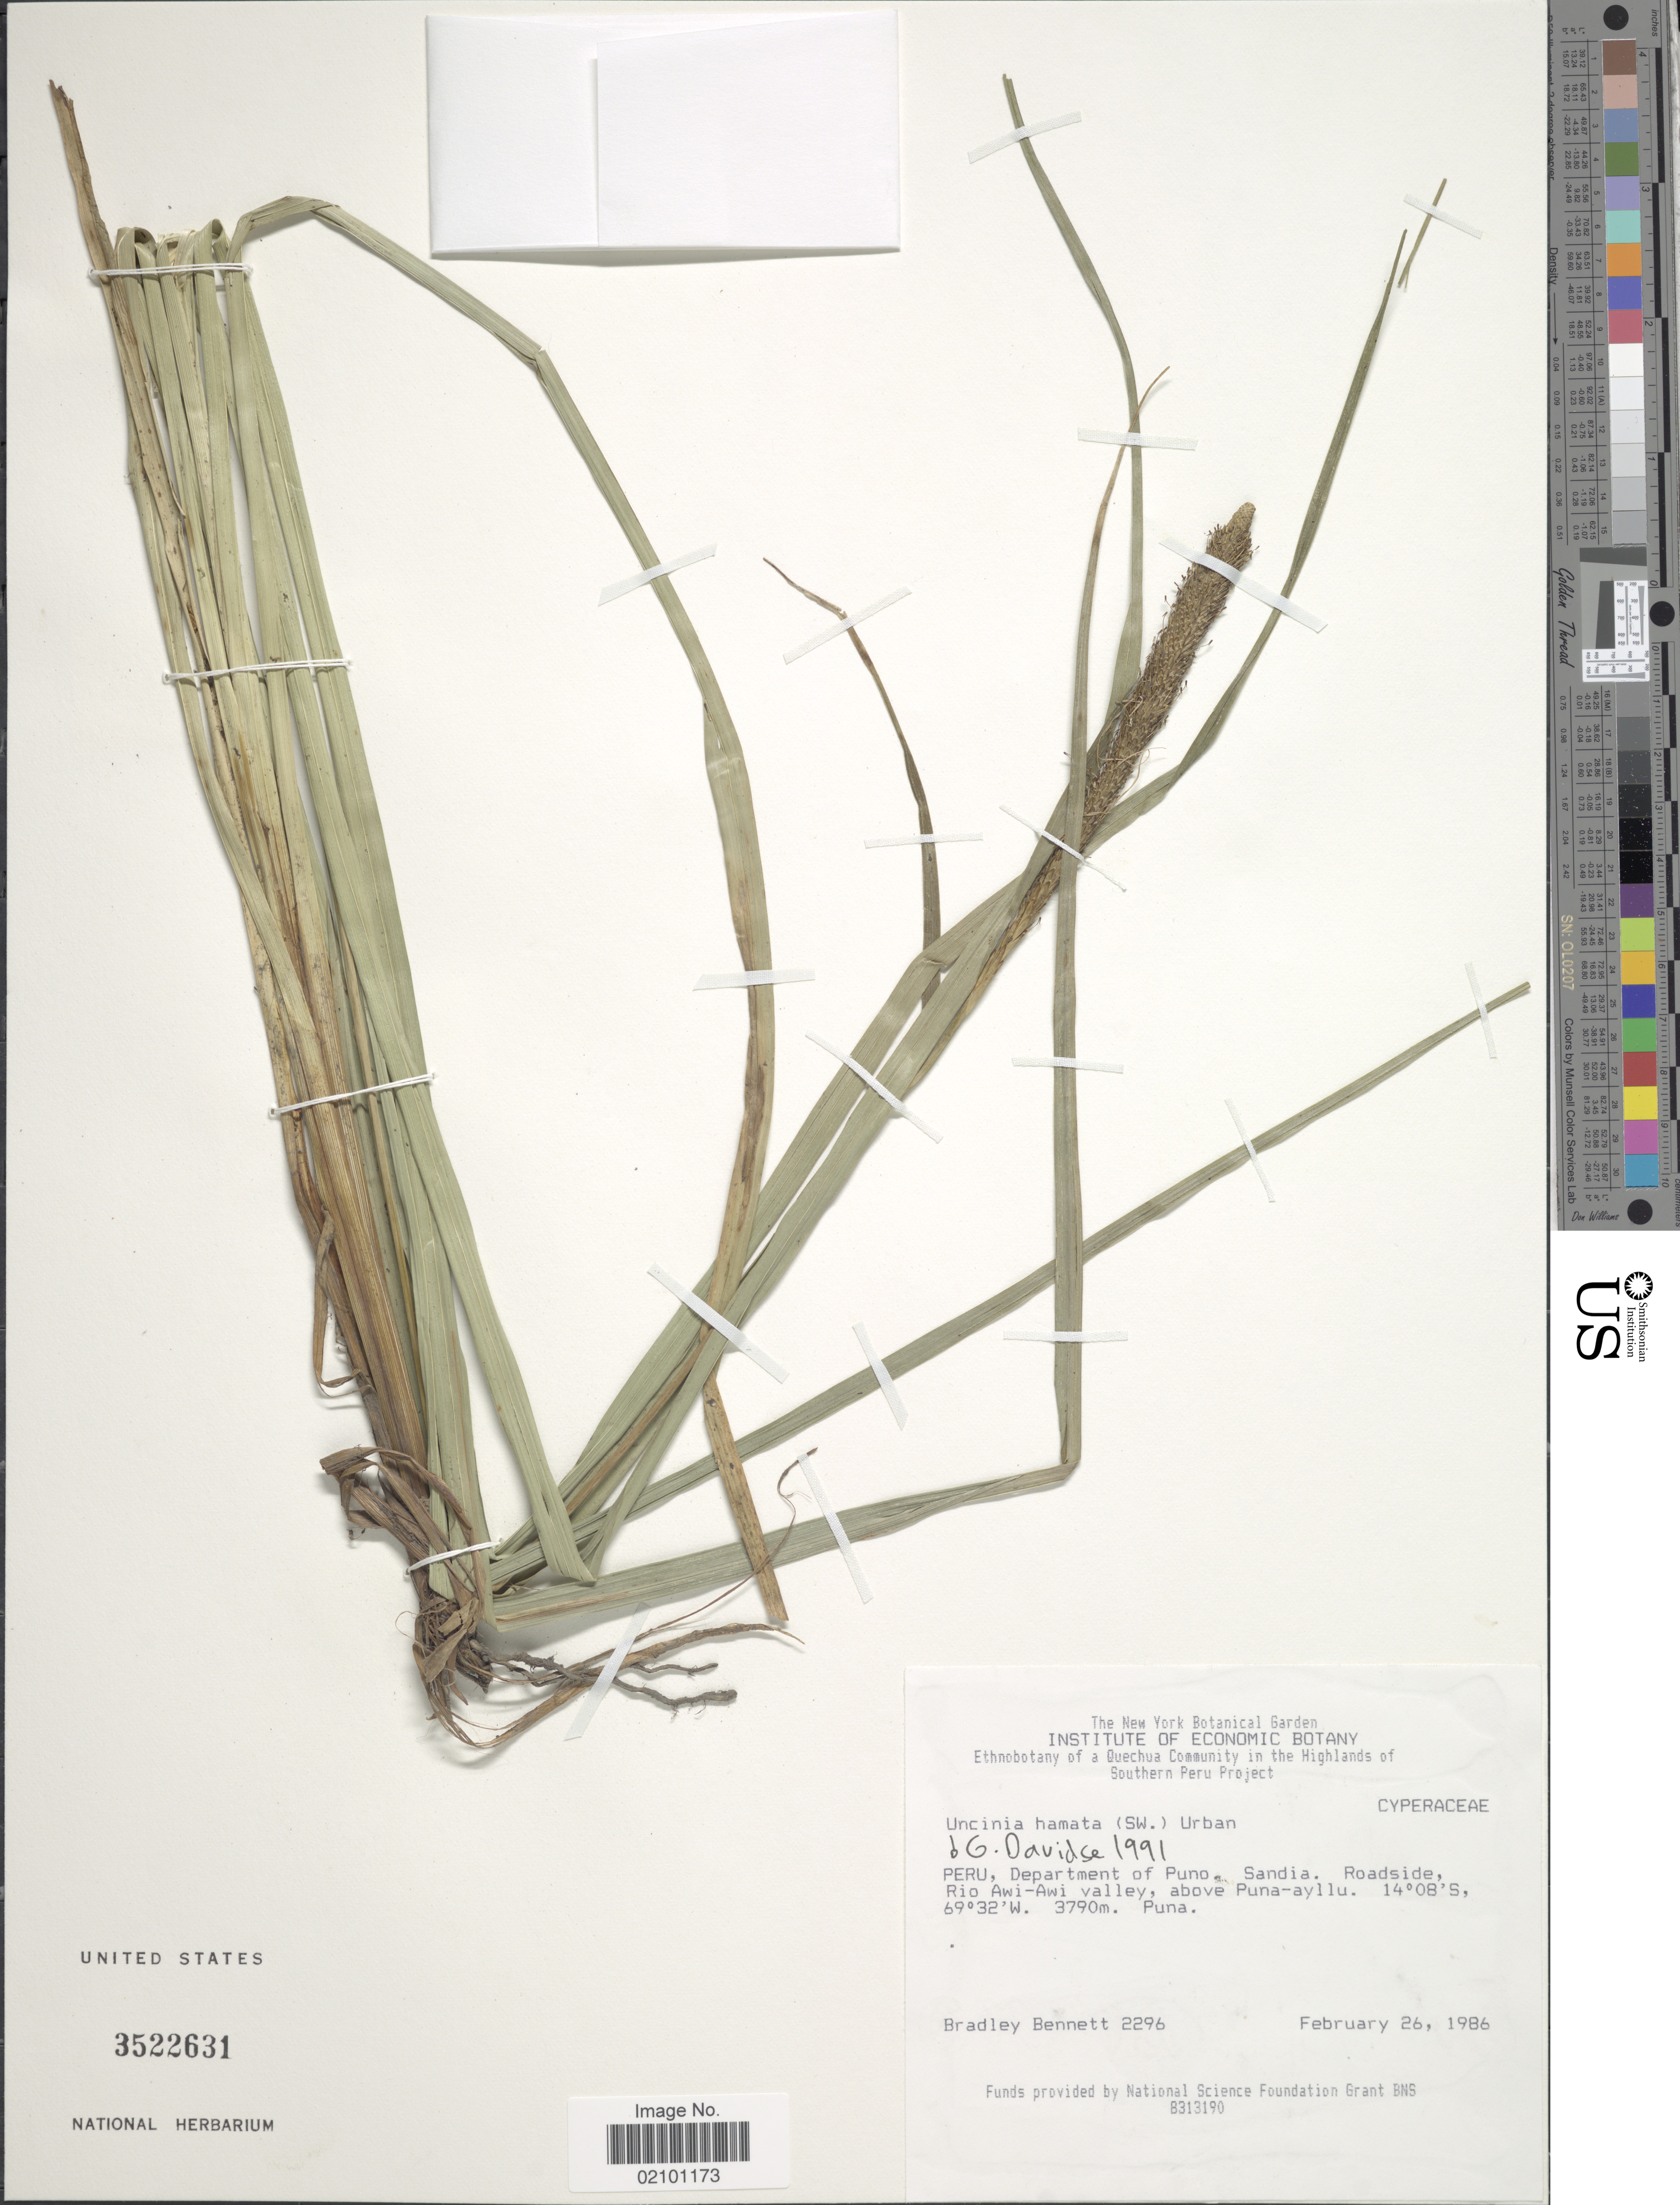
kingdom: Plantae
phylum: Tracheophyta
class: Liliopsida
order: Poales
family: Cyperaceae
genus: Carex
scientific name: Carex phleoides subsp. koyamae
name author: (Gómez-Laur.) Jim.Mejías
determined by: Jimnéz-Mejias, Pedro, (UPOS), Universidad Pablo de Olavide (SPAIN)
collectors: B. Bennett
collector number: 2296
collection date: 1986-02-26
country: Peru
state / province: Puno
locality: Sandia, roadside, Rio Awi-Awi Valley, above Puna-ayllu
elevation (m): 3790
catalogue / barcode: US 3522631